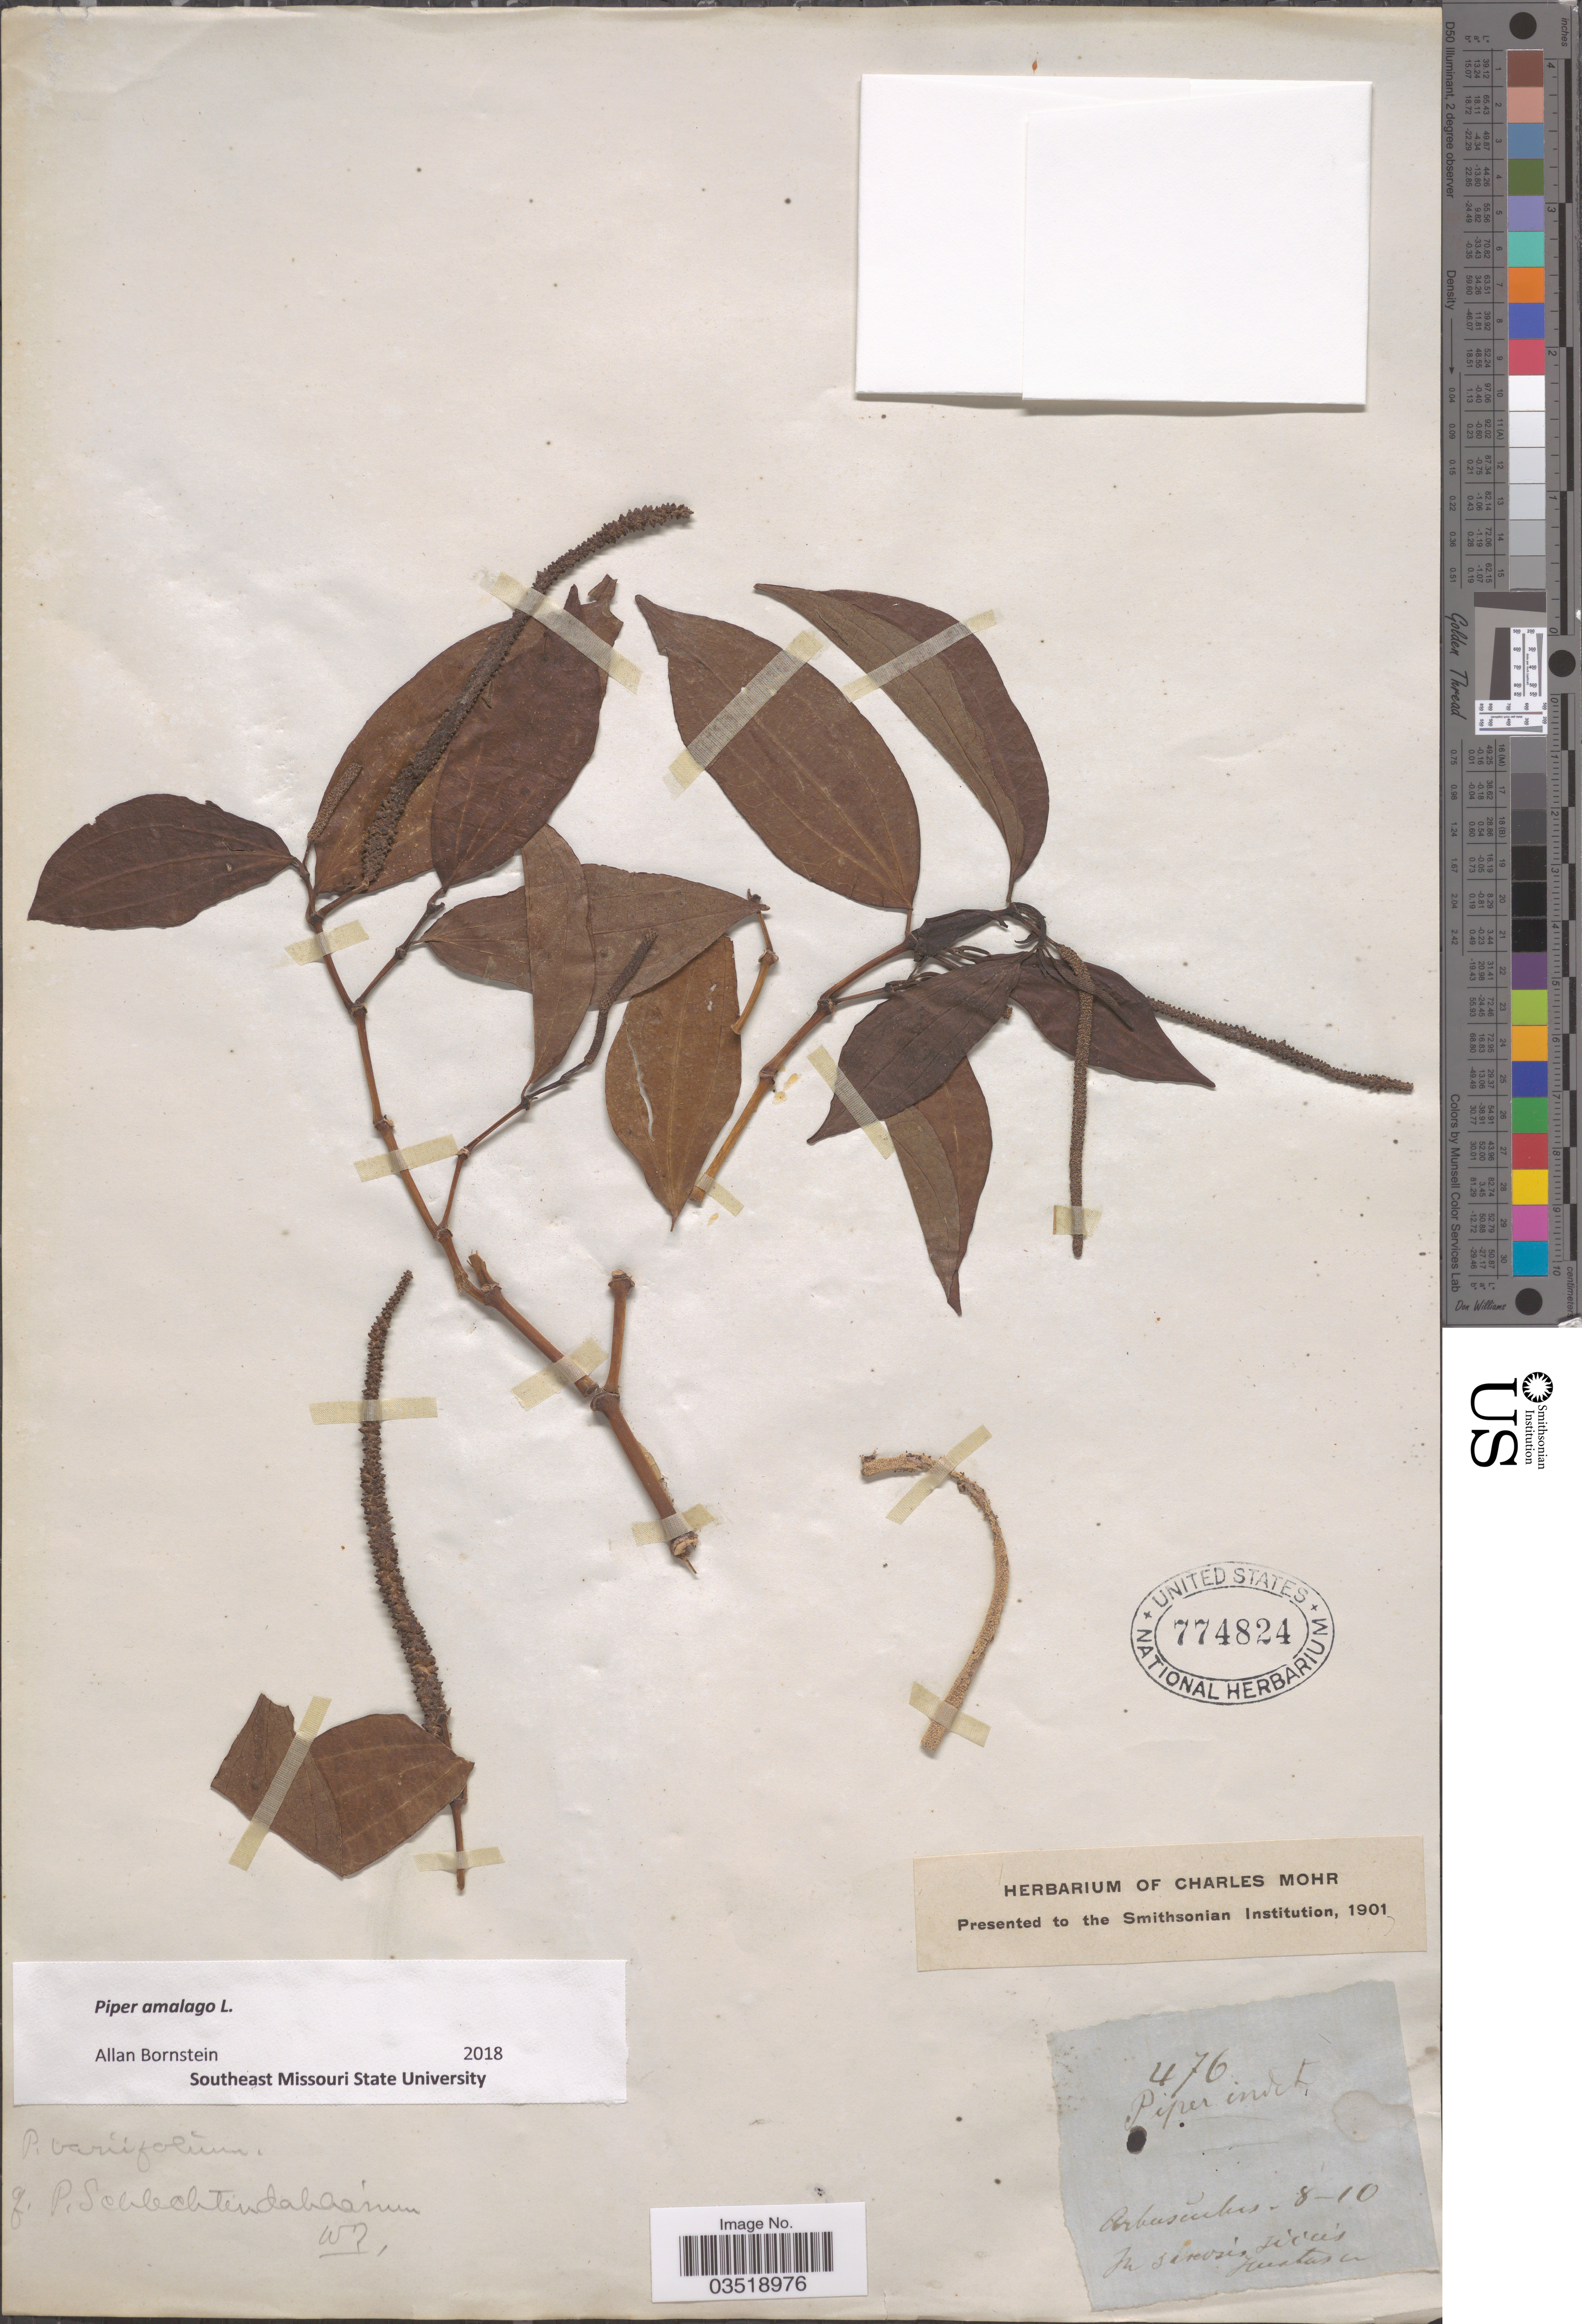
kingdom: Plantae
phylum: Tracheophyta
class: Magnoliopsida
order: Piperales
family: Piperaceae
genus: Piper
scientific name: Piper amalago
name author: L.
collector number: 476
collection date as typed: Transcribed d/m/y: /8/10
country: Mexico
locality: In saxosis siccis. Huatusco.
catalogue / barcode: US 774824